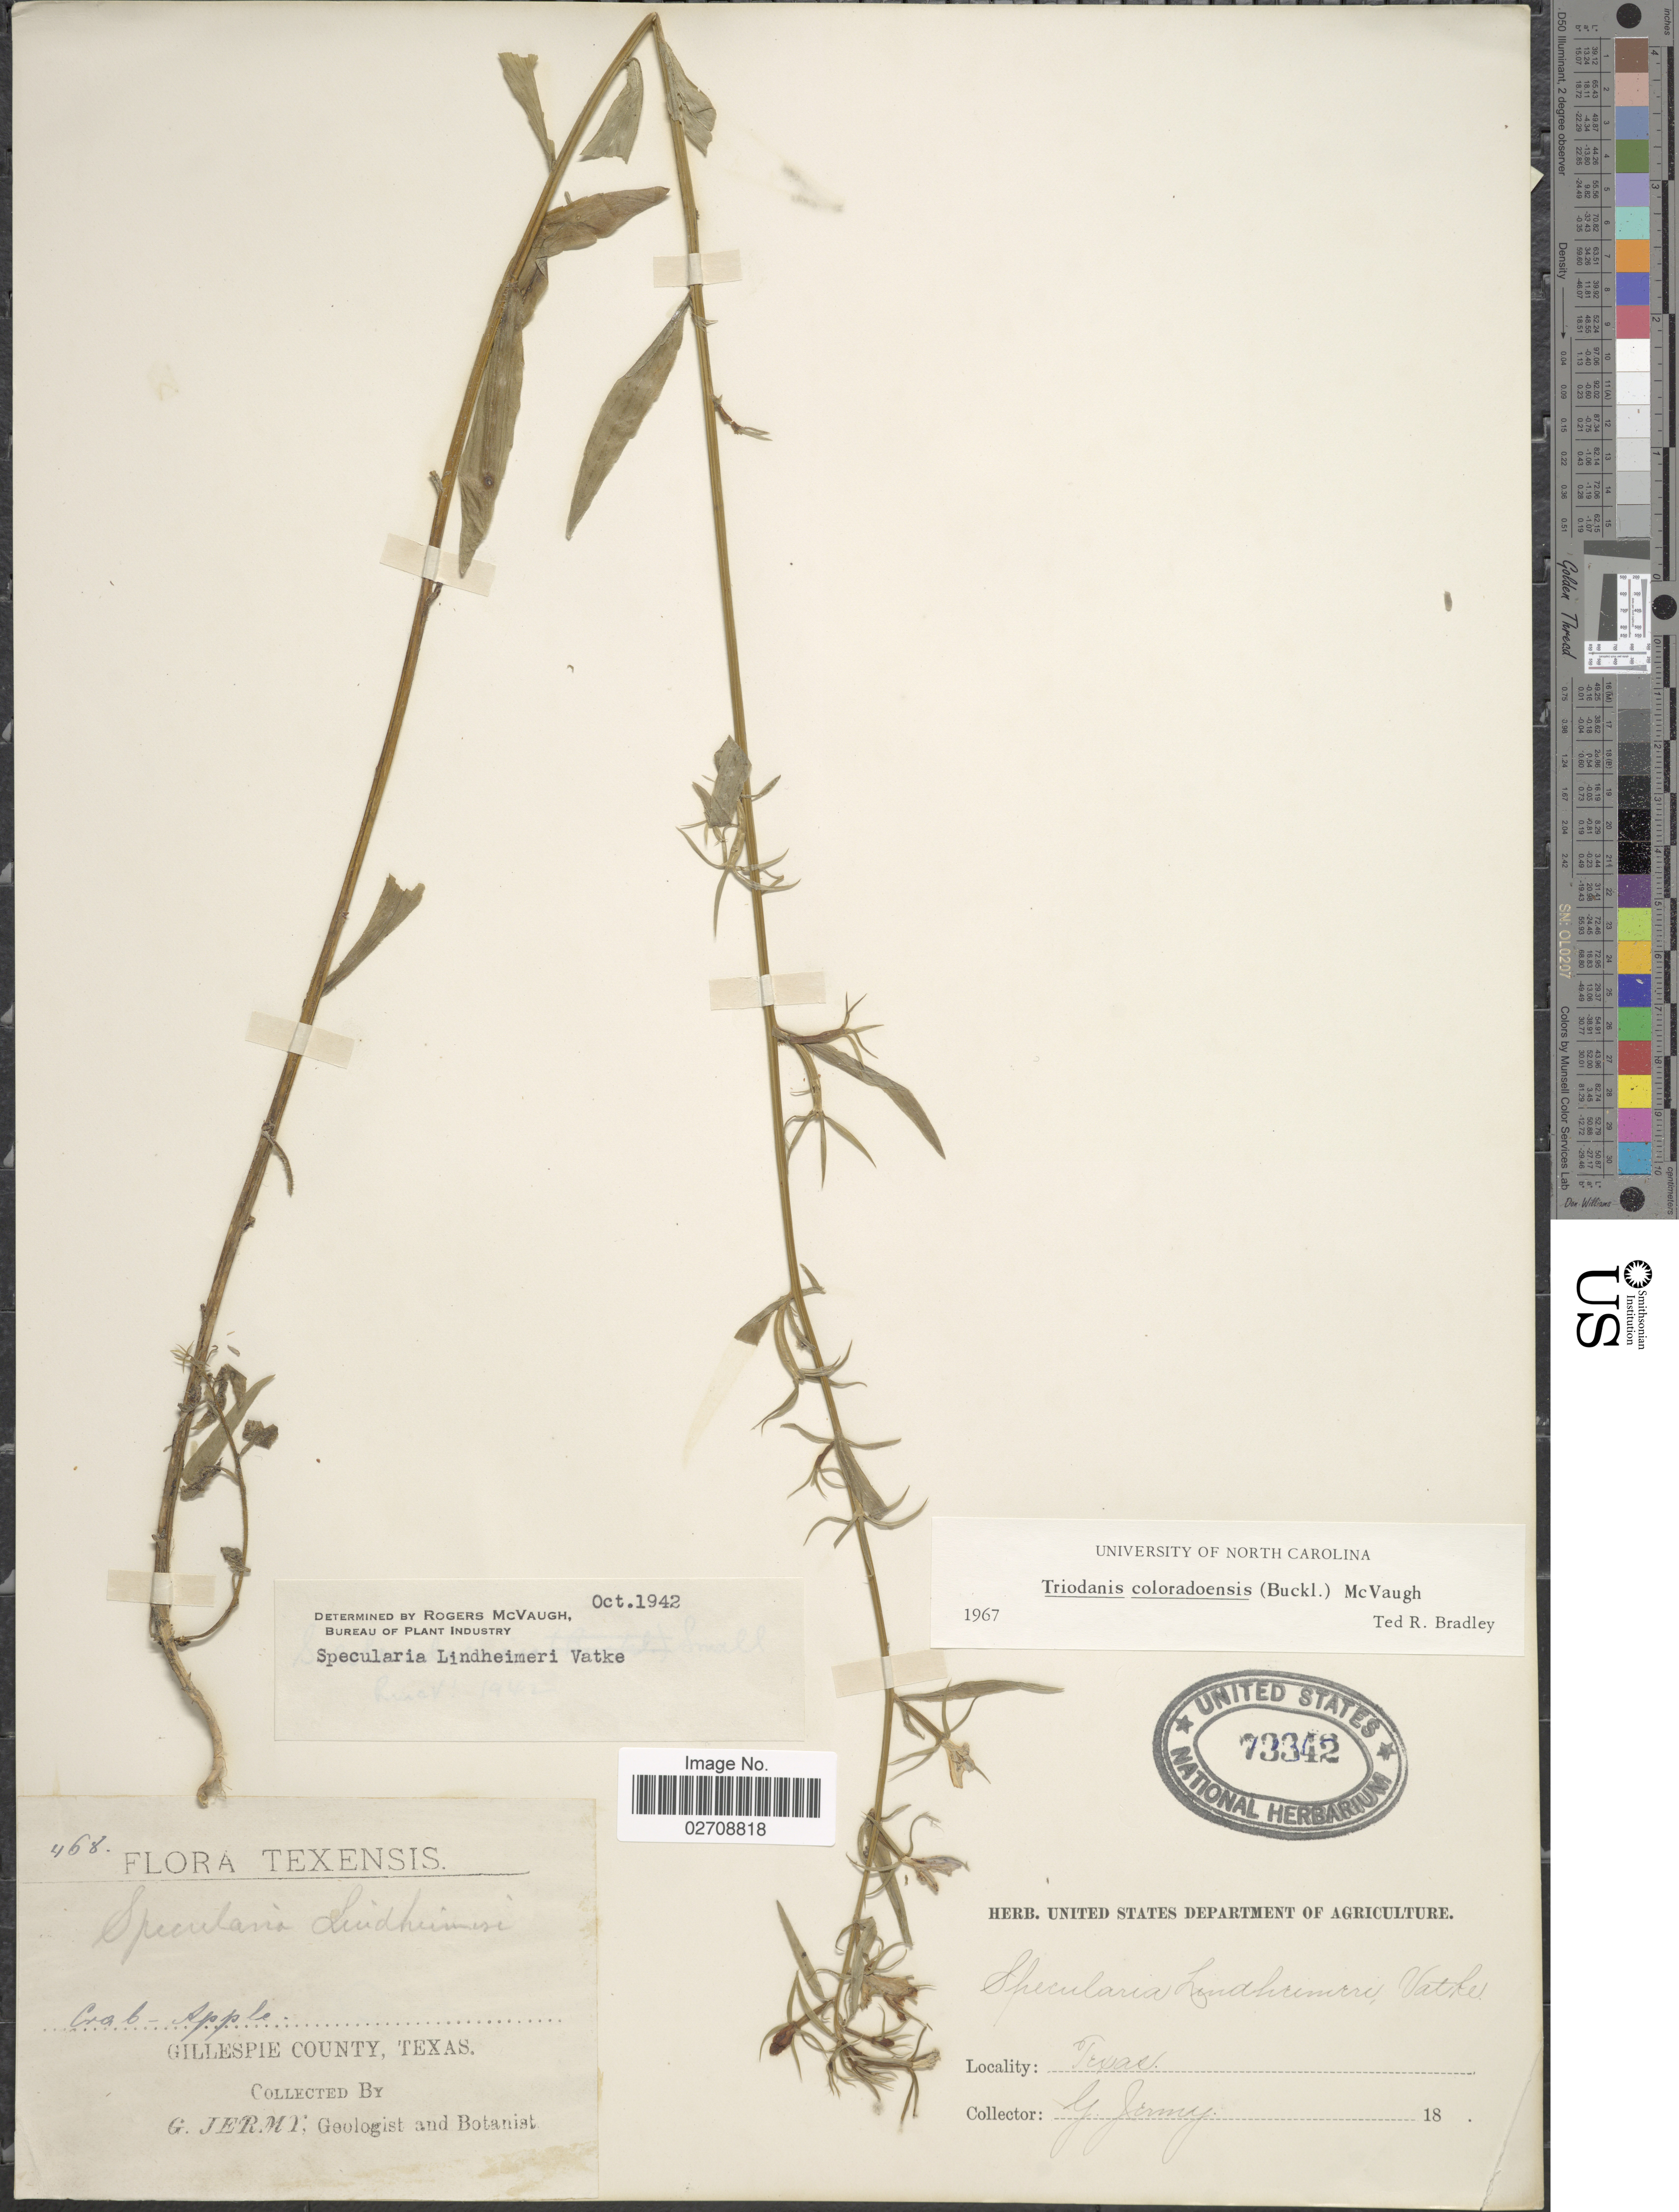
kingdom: Plantae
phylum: Tracheophyta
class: Magnoliopsida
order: Asterales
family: Campanulaceae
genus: Triodanis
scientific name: Triodanis coloradoensis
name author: (Buckley) McVaugh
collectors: G. Jermy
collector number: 468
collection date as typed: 18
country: United States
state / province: Texas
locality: Gillespie County, Texas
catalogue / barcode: US 73342